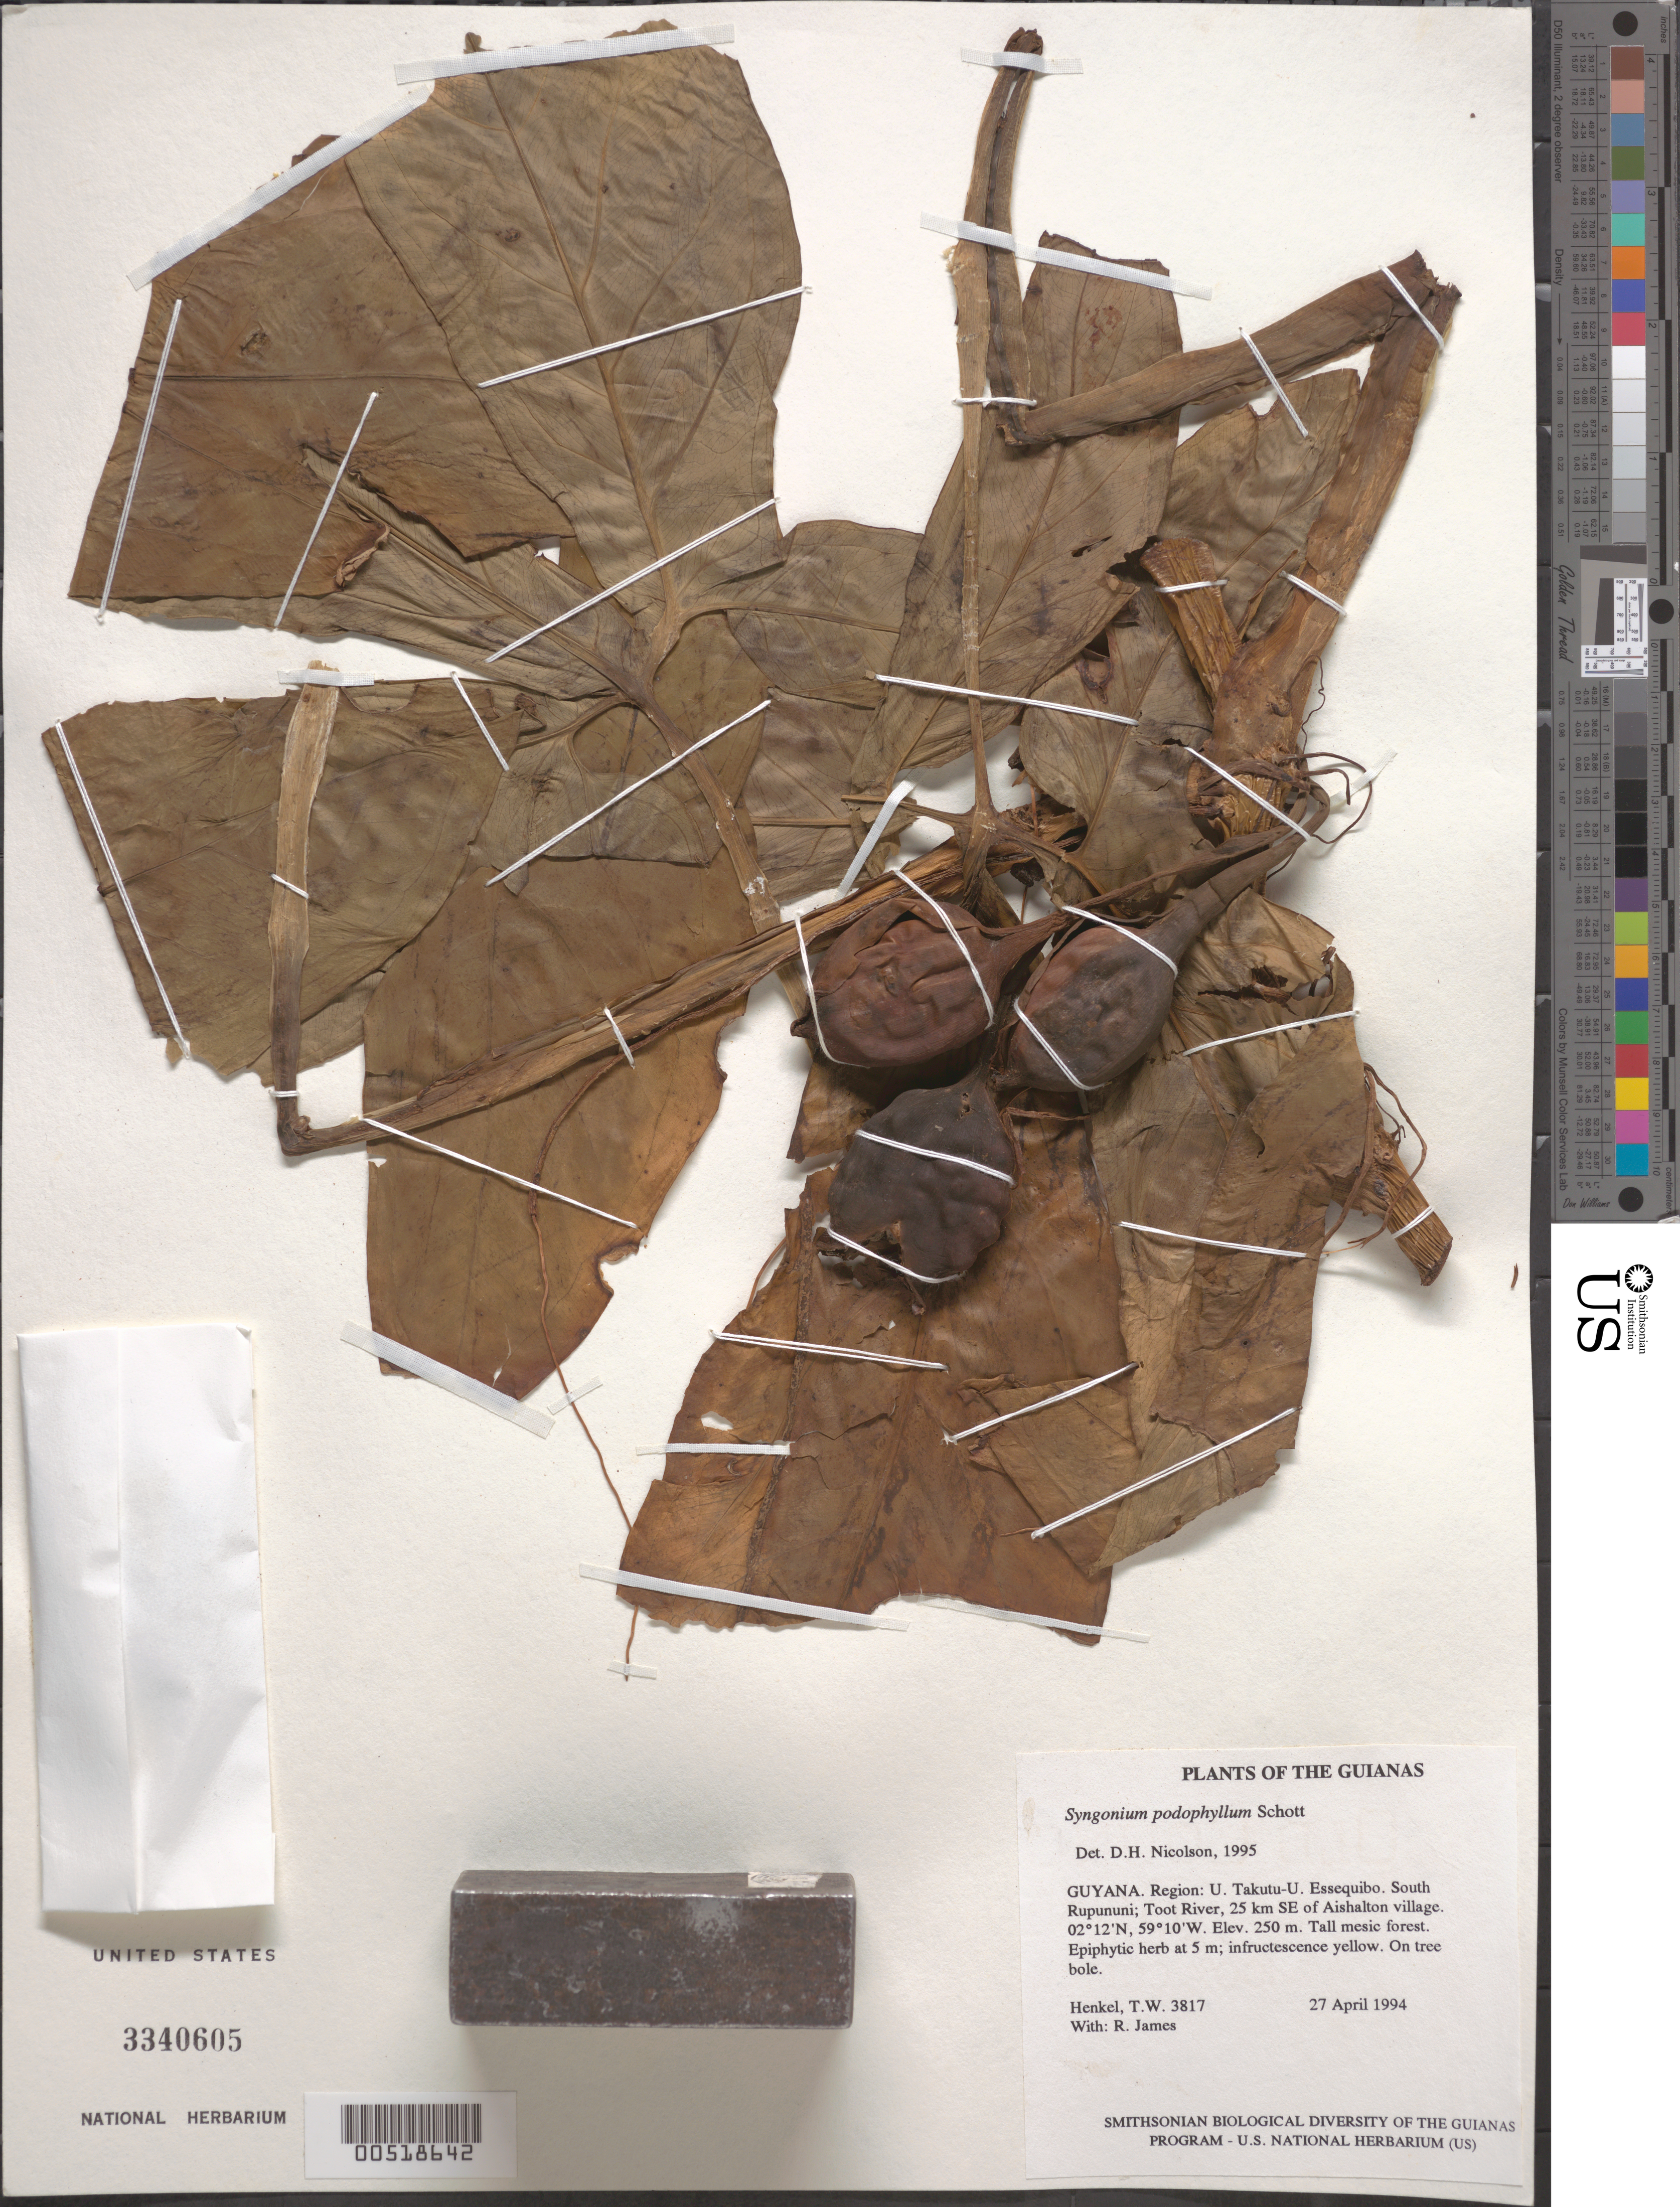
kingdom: Plantae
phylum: Tracheophyta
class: Liliopsida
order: Alismatales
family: Araceae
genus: Syngonium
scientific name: Syngonium podophyllum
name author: Schott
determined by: Nicolson, Dan H.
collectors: T. Henkel & R. James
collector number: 3817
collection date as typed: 27 April 1994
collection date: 1994-04-27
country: Guyana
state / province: U. Takutu-U. Essequibo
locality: South Rupununi; Toot River, 25 km SE of Aishalton village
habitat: Tall mesic forest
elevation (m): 250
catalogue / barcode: US 3340605